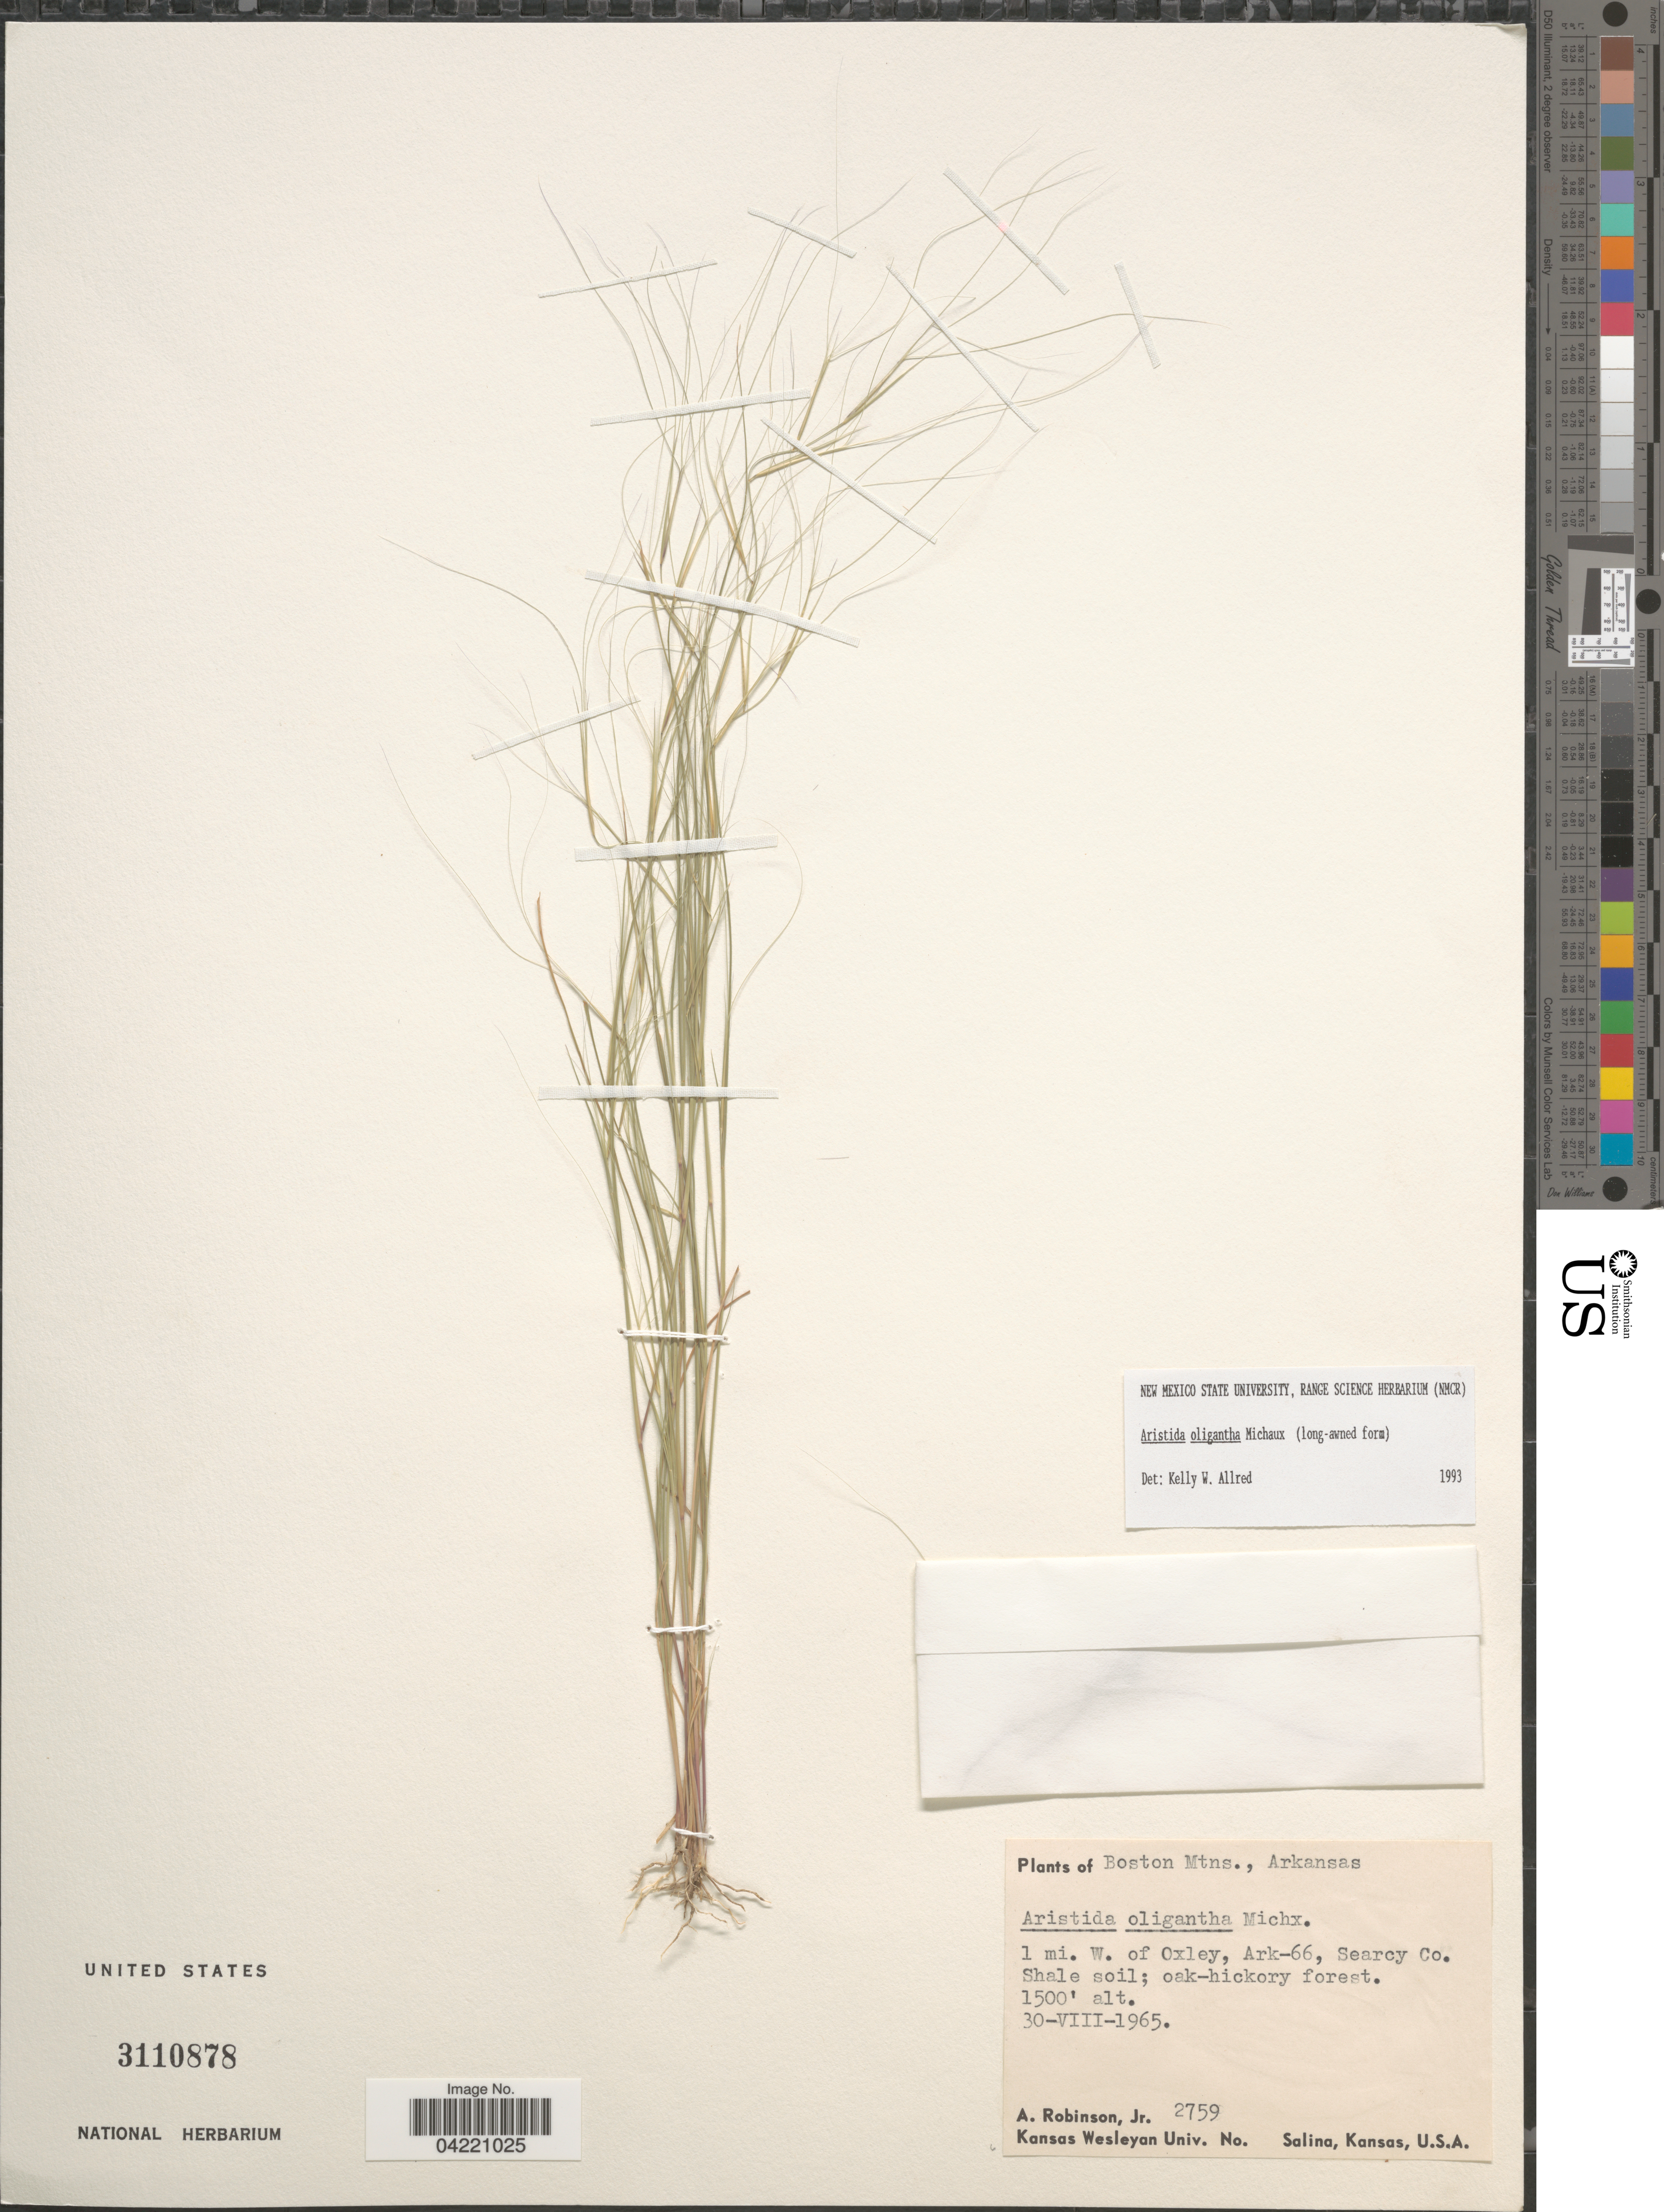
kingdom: Plantae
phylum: Tracheophyta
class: Liliopsida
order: Poales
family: Poaceae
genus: Aristida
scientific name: Aristida oligantha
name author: Michx.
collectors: A. Robinson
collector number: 2759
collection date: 1965-08-30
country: United States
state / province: Arkansas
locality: Boston Mtns. 1 mi. W. of Oxley, Ark-66, Searcy Co.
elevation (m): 457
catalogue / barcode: US 3110878